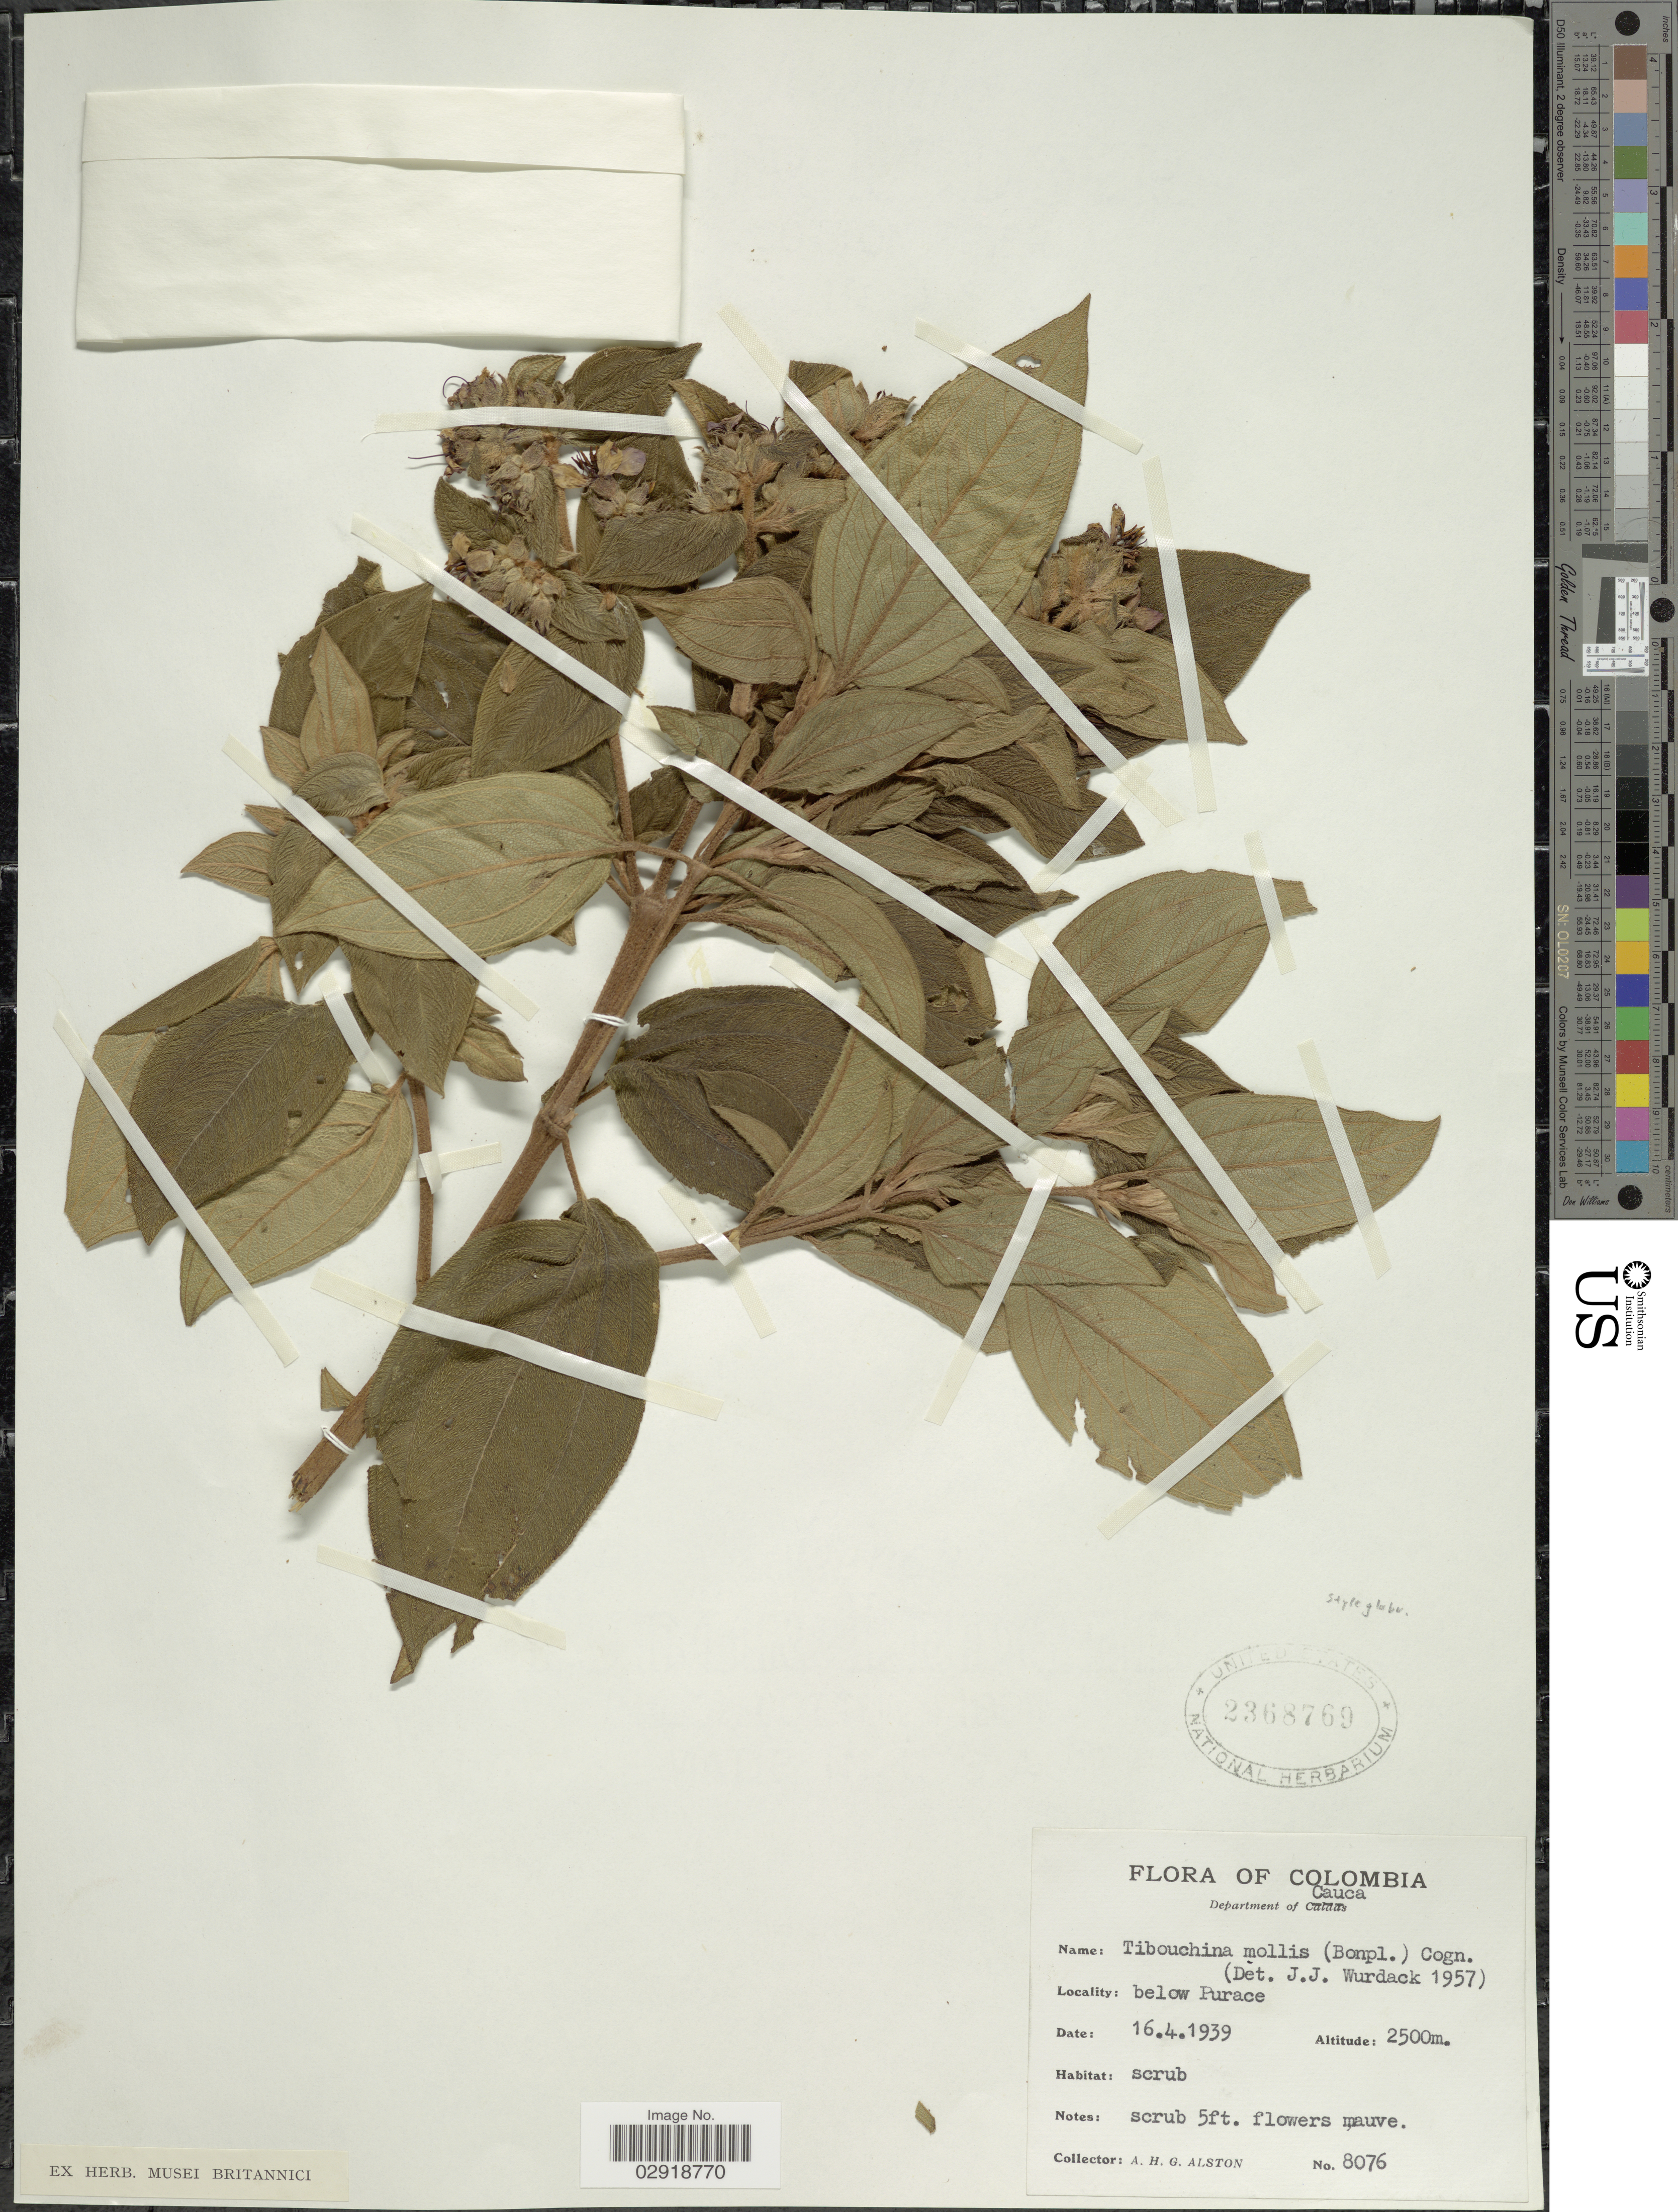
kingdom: Plantae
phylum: Tracheophyta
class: Magnoliopsida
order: Myrtales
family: Melastomataceae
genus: Chaetogastra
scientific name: Chaetogastra mollis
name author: (Bonpl.) DC.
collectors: A. H. Alston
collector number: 8076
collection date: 1939-04-16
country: Colombia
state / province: Cauca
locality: Department of Cauca. Below Purache.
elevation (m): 2500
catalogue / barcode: US 2368769